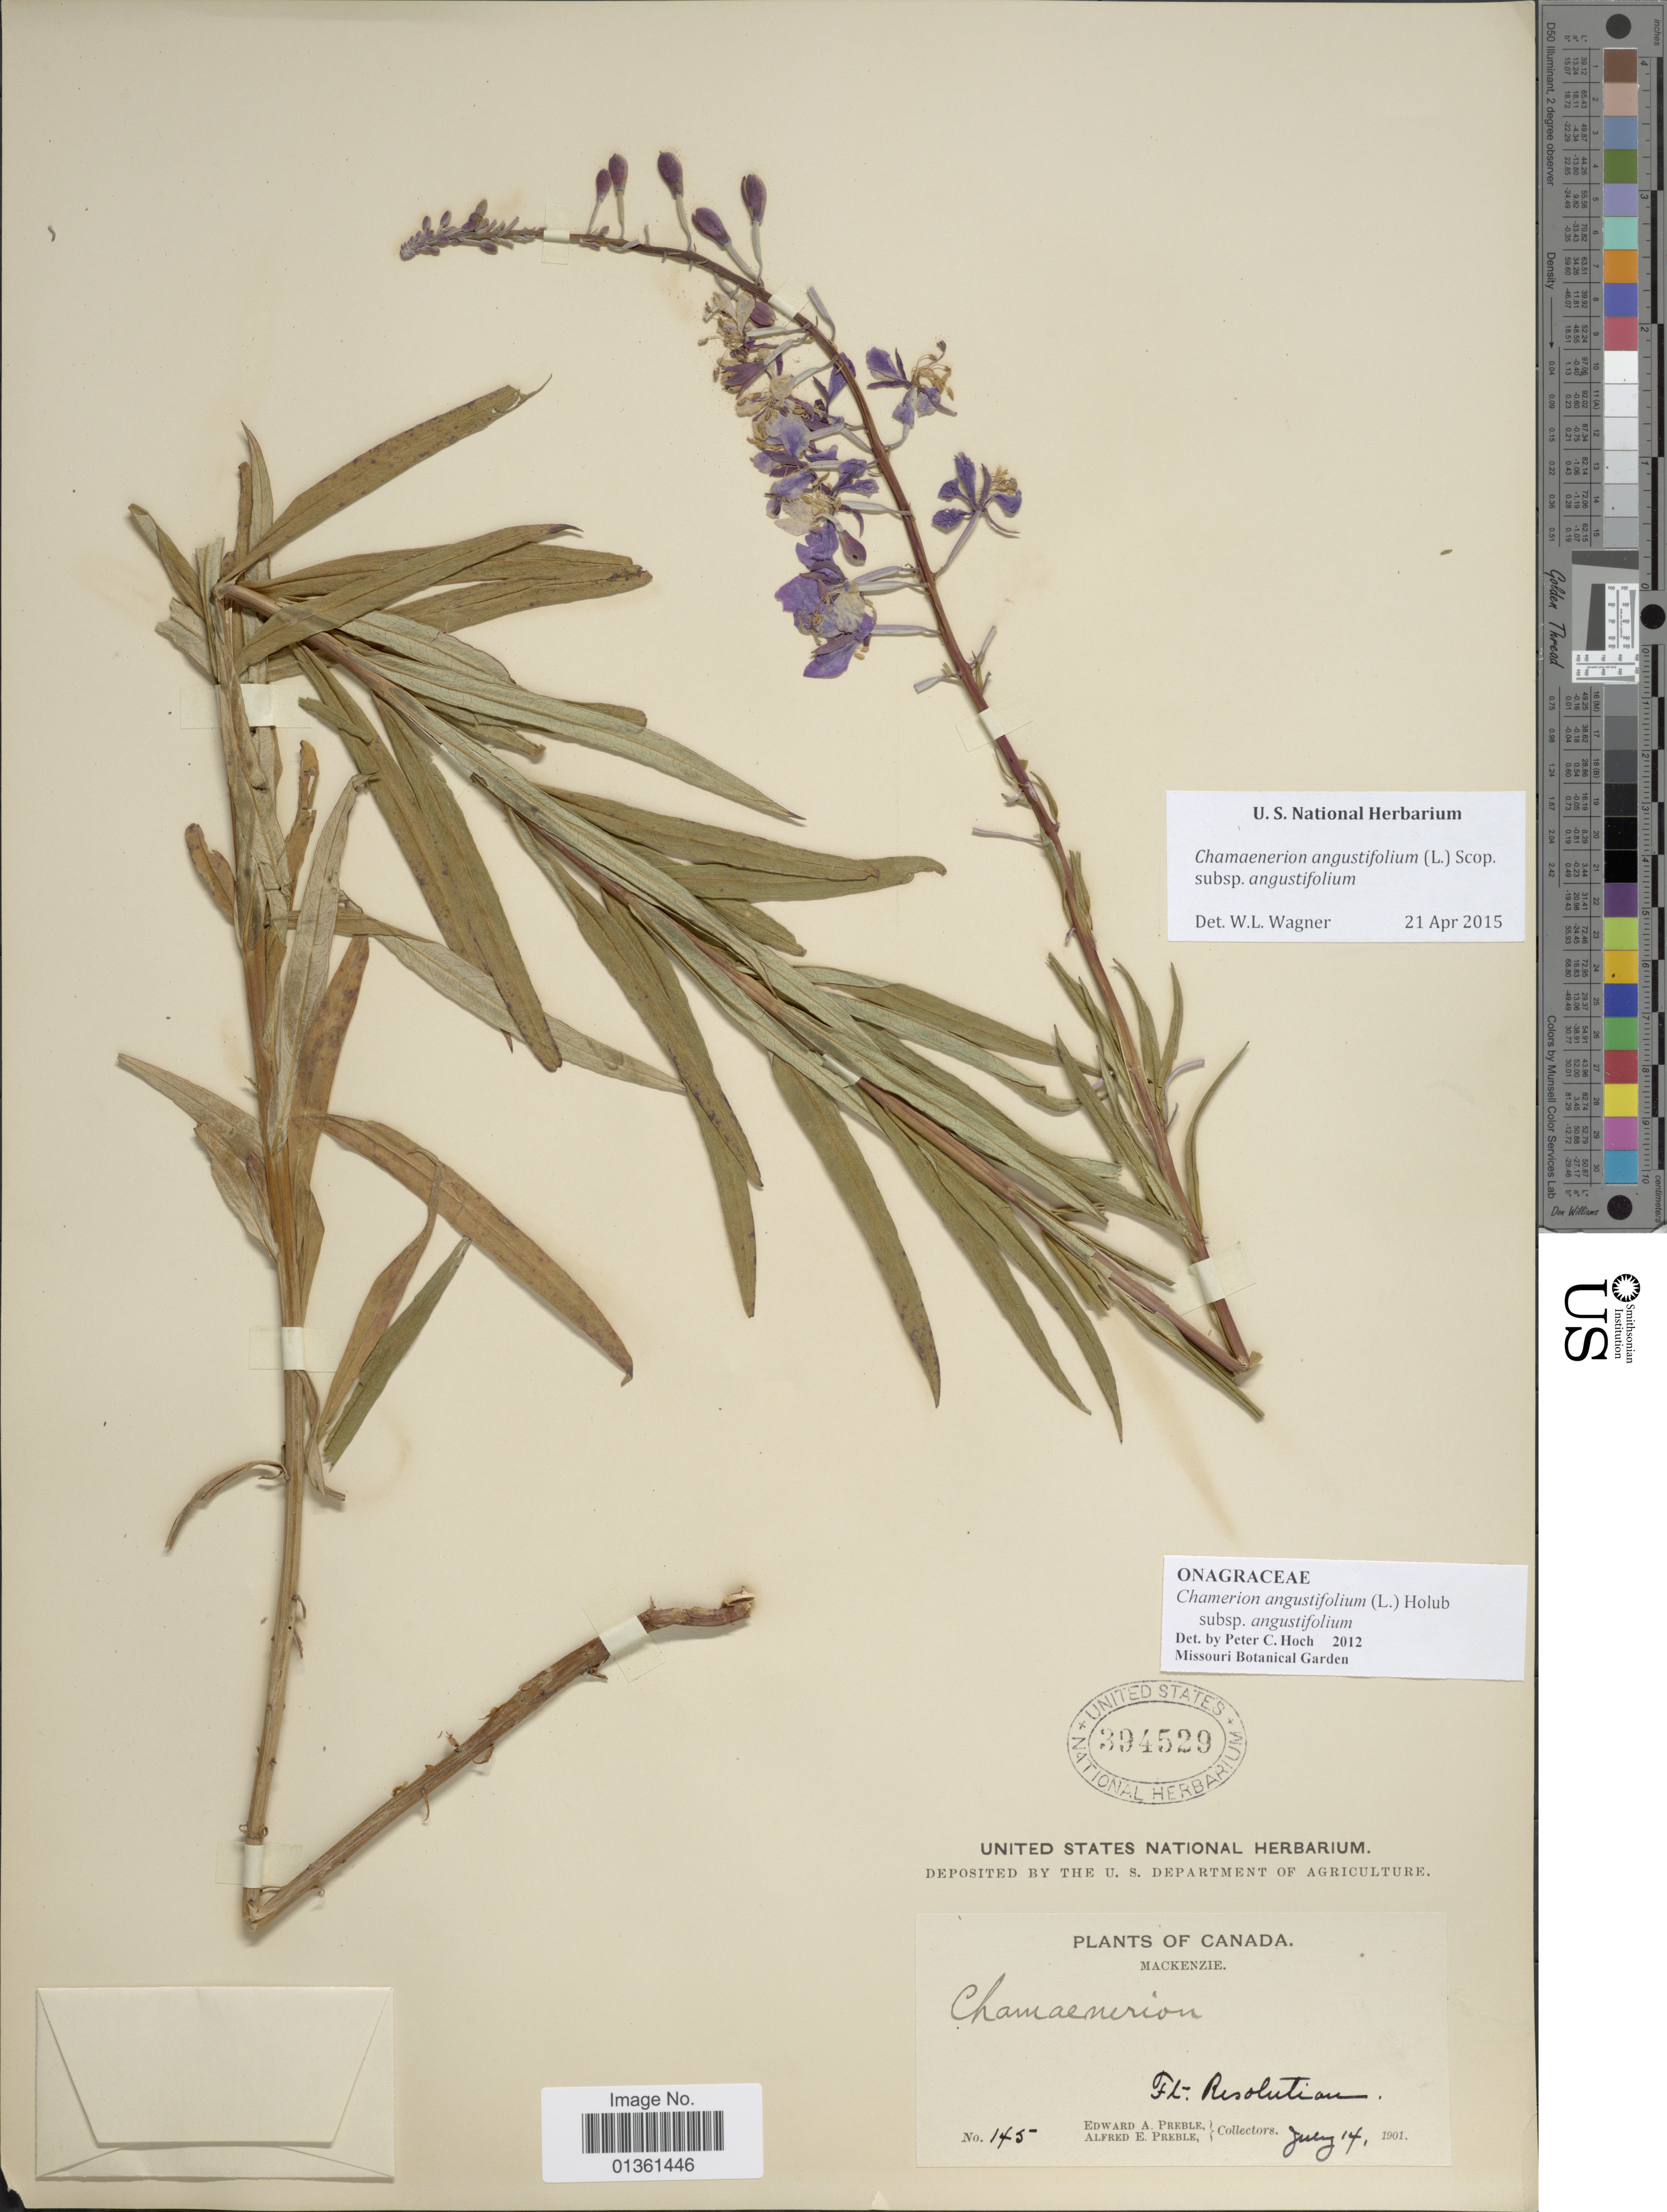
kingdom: Plantae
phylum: Tracheophyta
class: Magnoliopsida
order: Myrtales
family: Onagraceae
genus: Chamaenerion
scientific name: Chamaenerion angustifolium subsp. angustifolium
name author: (L.) Scop.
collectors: E. Preble & A. Preble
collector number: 145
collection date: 1901-07-14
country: Canada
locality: Mackenzie. Ft. Resolution.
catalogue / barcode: US 394529